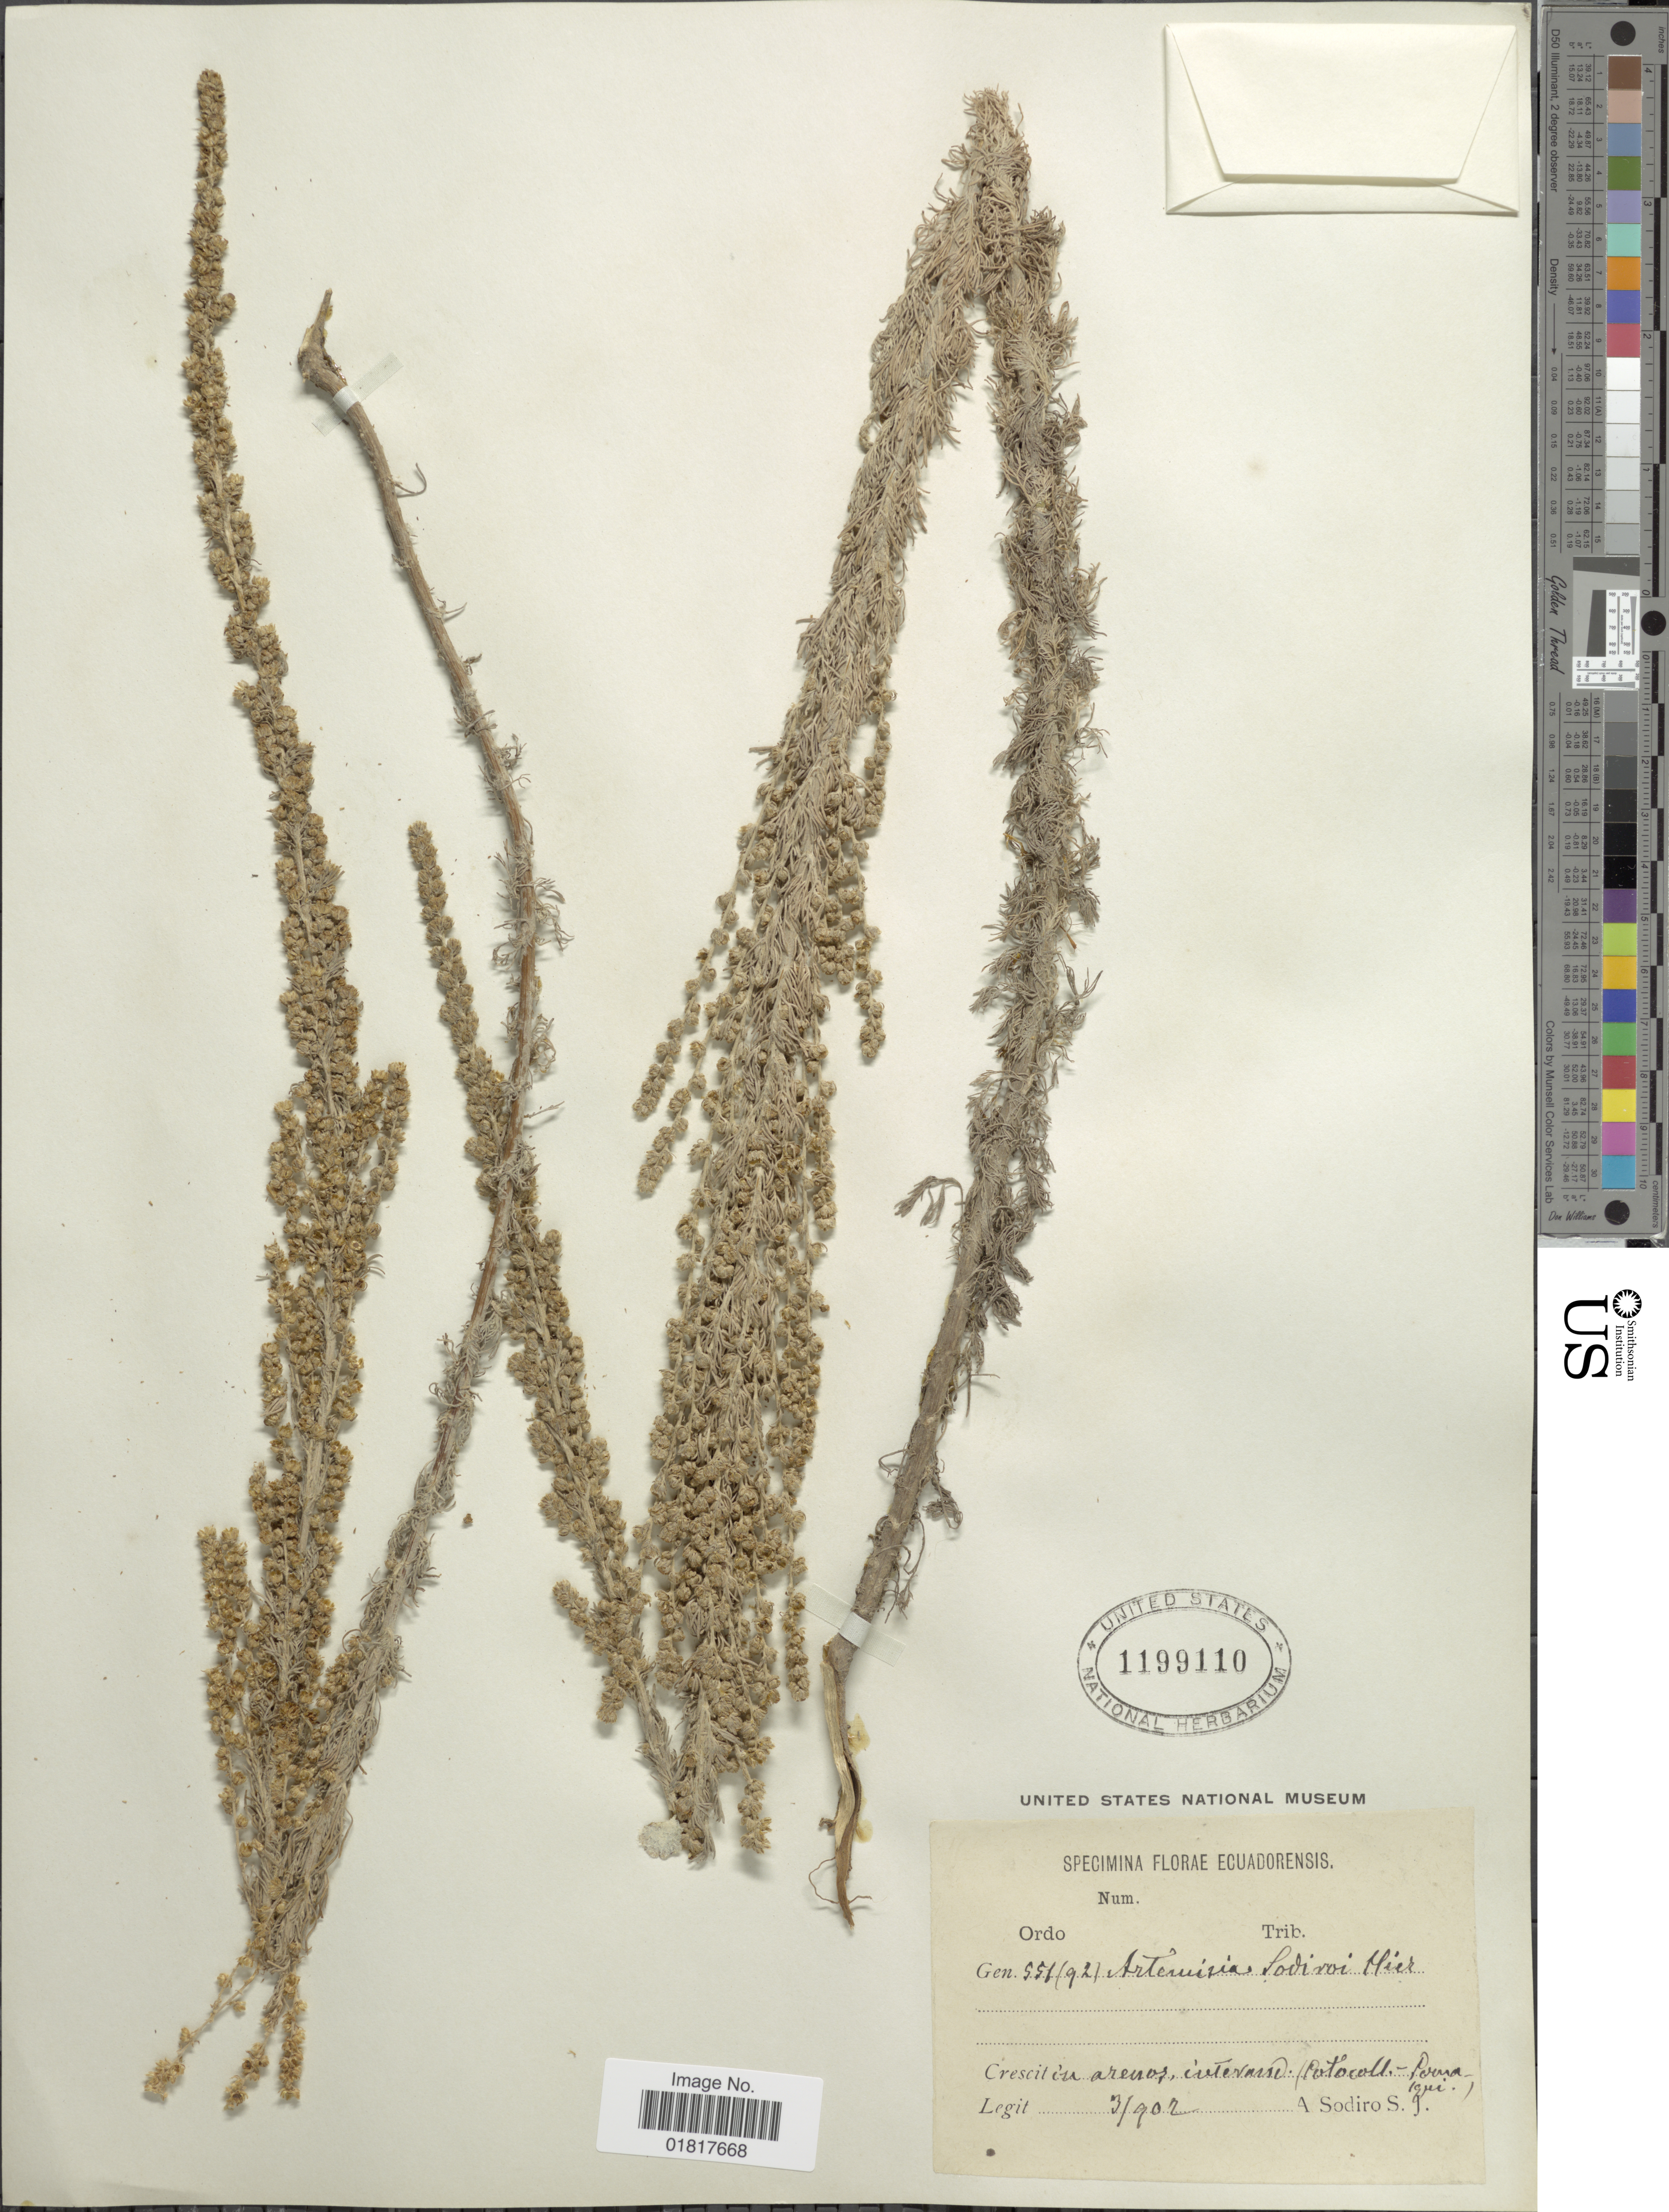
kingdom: Plantae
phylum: Tracheophyta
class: Magnoliopsida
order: Asterales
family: Asteraceae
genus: Artemisia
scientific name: Artemisia sodiroi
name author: Hieron.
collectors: A. Sodiro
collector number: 556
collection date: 1902-03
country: Ecuador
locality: In arenos, interand. (Cotocoll- Pomasqui)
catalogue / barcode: US 1199110